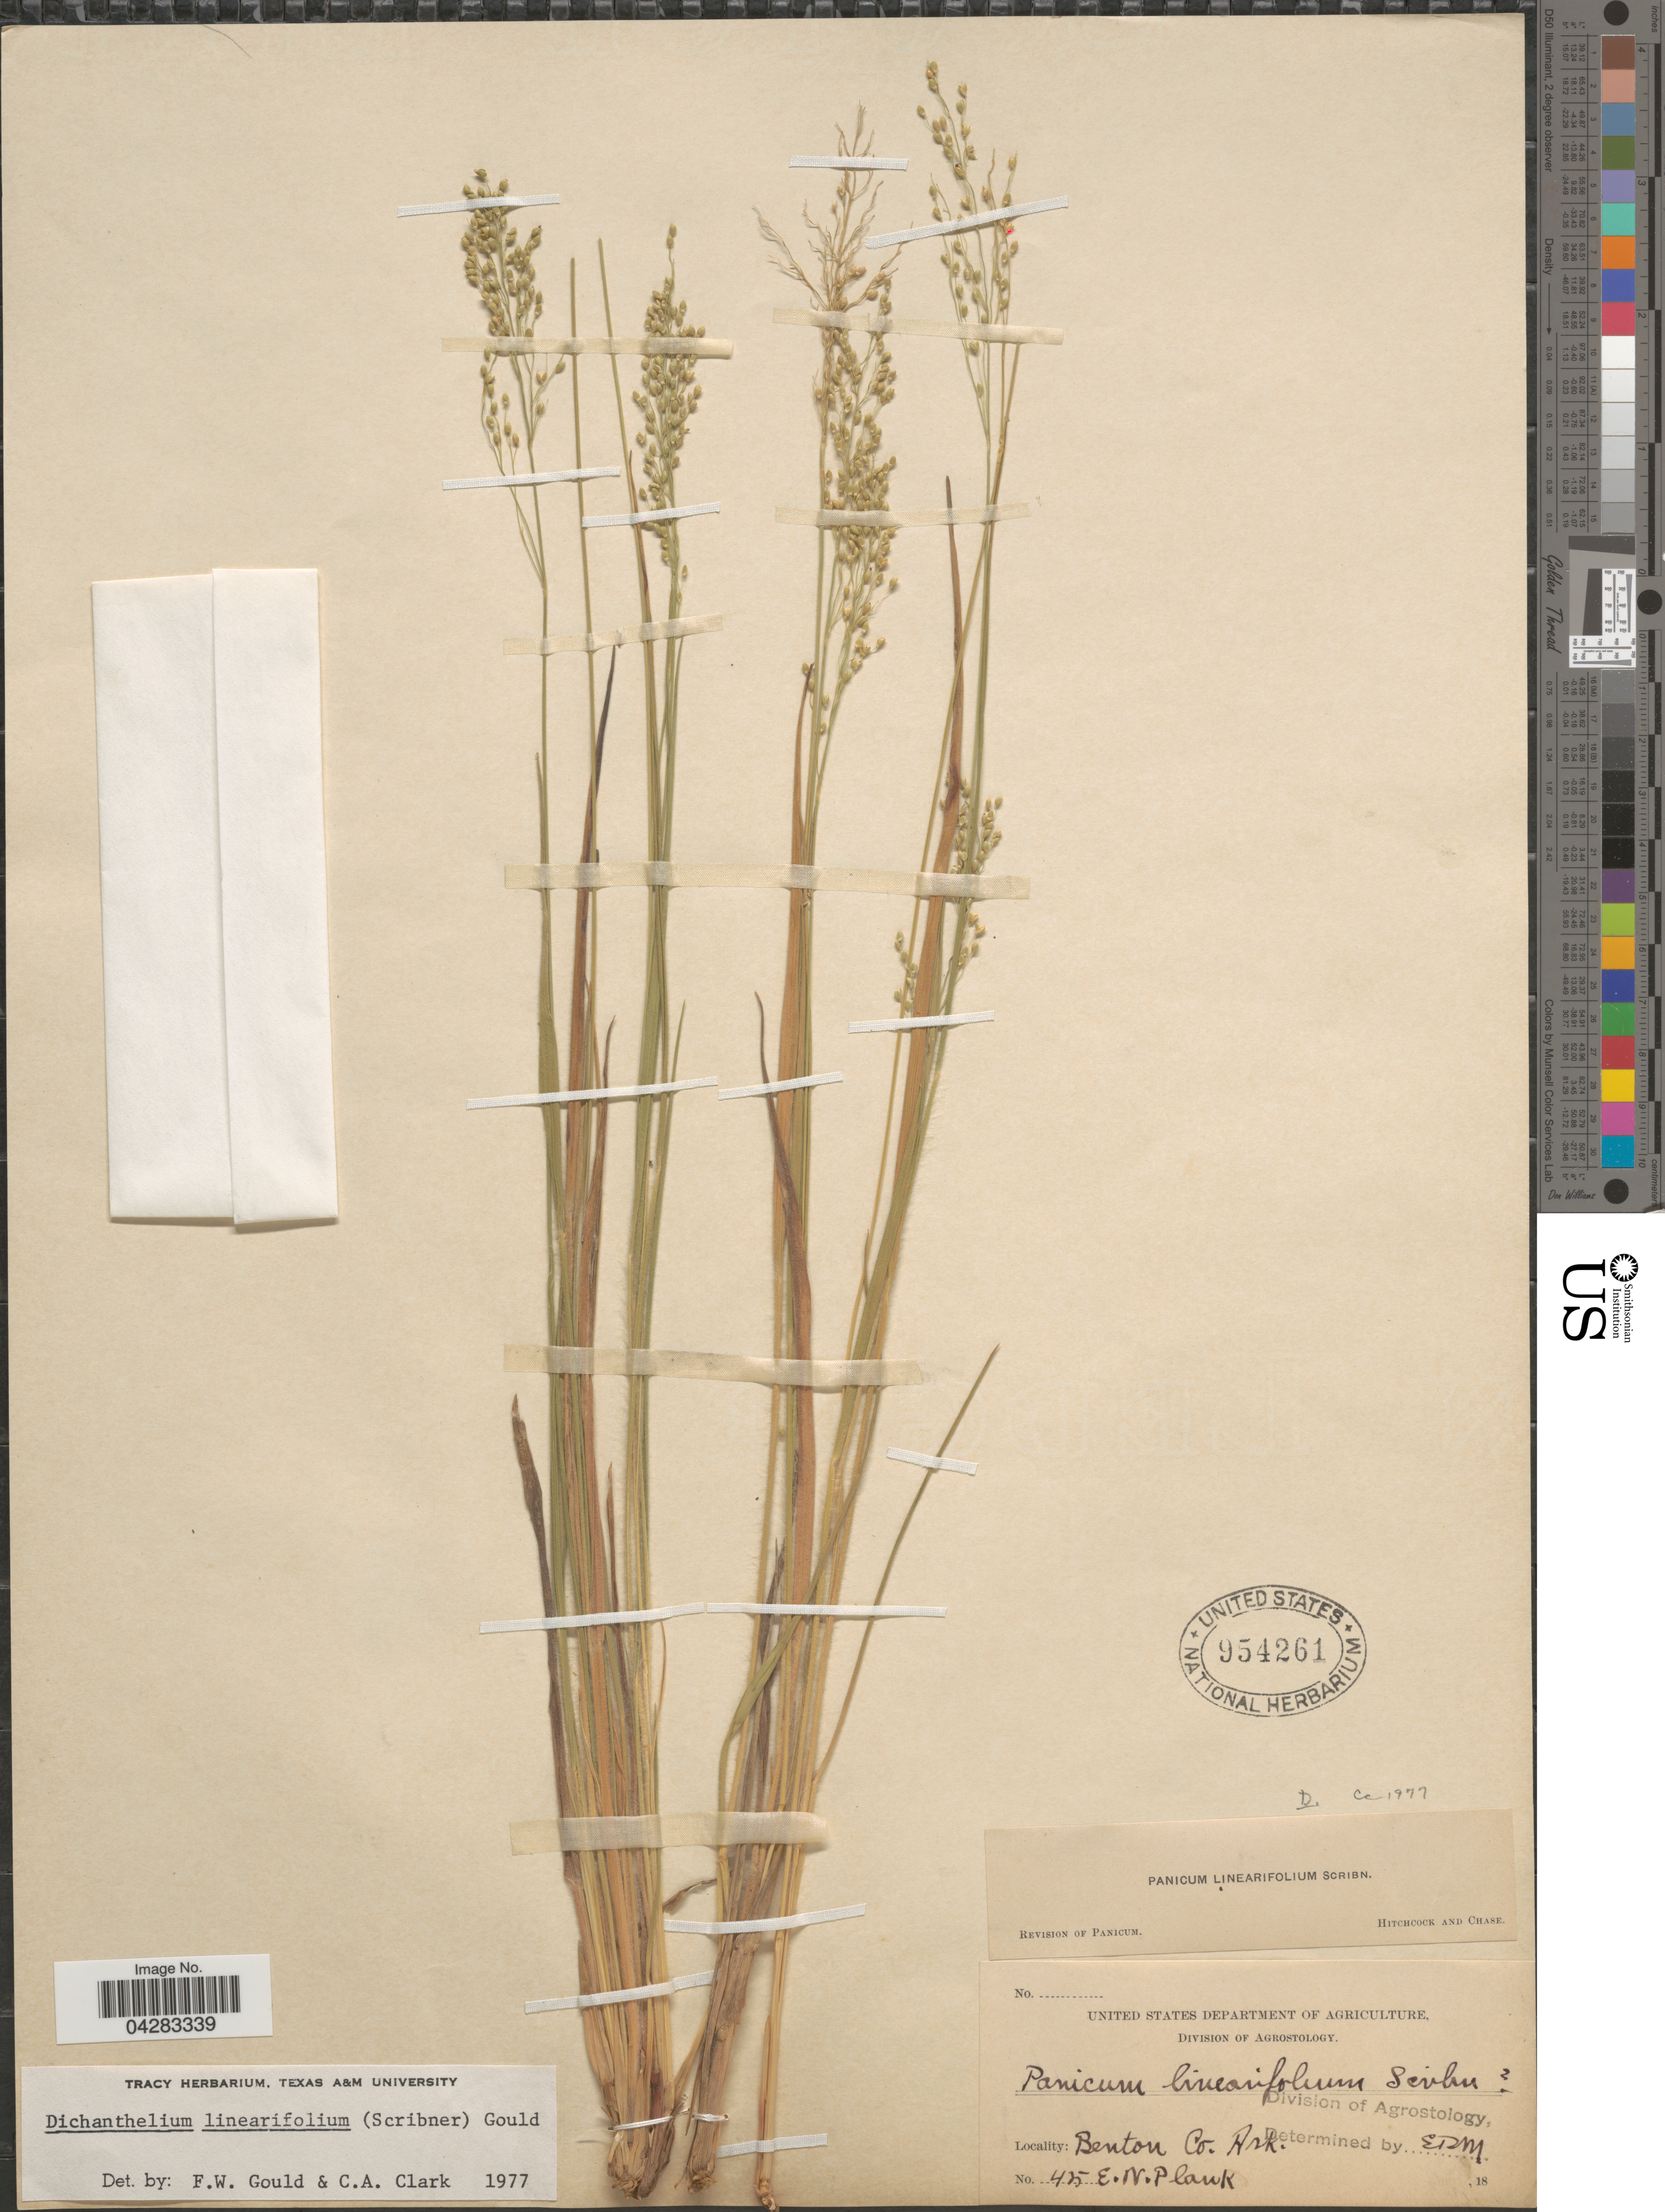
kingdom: Plantae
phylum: Tracheophyta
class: Liliopsida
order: Poales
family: Poaceae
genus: Dichanthelium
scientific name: Dichanthelium linearifolium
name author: (Scribn.) Gould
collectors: E. Plank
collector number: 45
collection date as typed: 18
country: United States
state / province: Arkansas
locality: Benton Co.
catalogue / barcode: US 954261